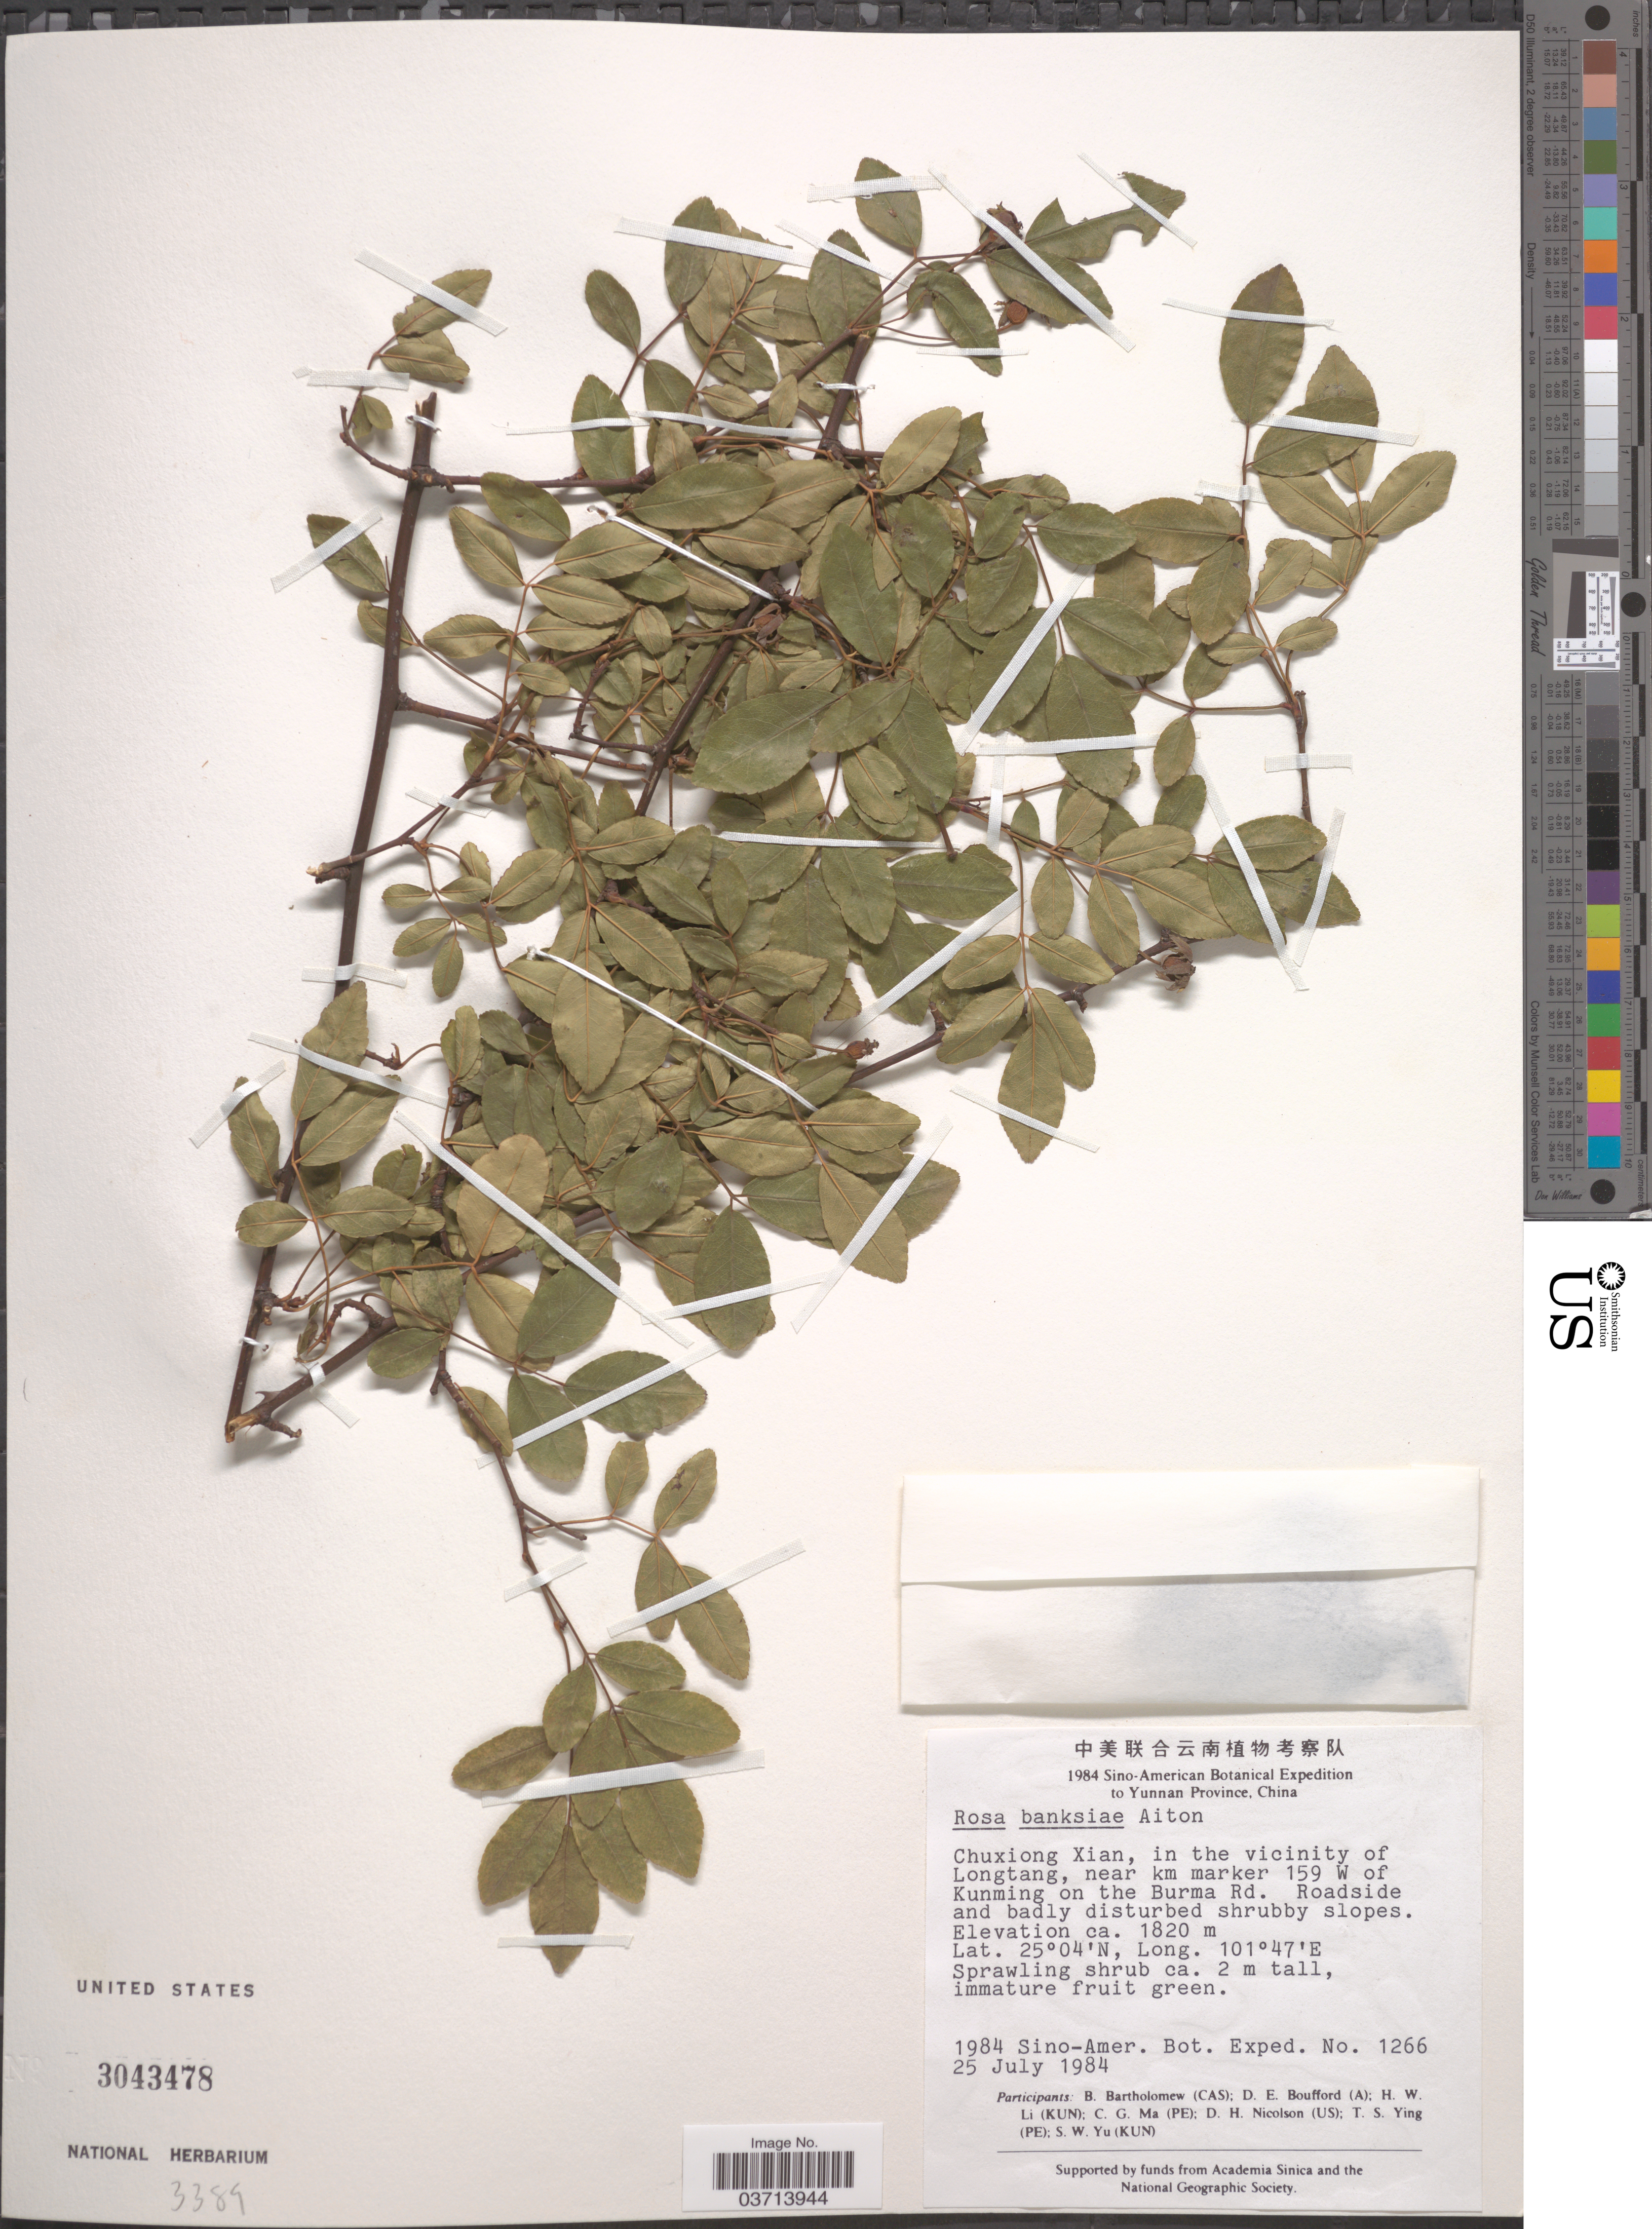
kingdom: Plantae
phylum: Tracheophyta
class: Magnoliopsida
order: Rosales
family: Rosaceae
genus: Rosa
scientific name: Rosa banksiae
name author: W.T. Aiton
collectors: Sino-Amer. Bot. Exped. 1984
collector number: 1266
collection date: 1984-07-25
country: China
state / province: Yunnan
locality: Chuxiong Xian, in the vicinity of Longtang, near km marker 159 W of Kunming on the Burma Rd.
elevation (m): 1820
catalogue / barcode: US 3043478